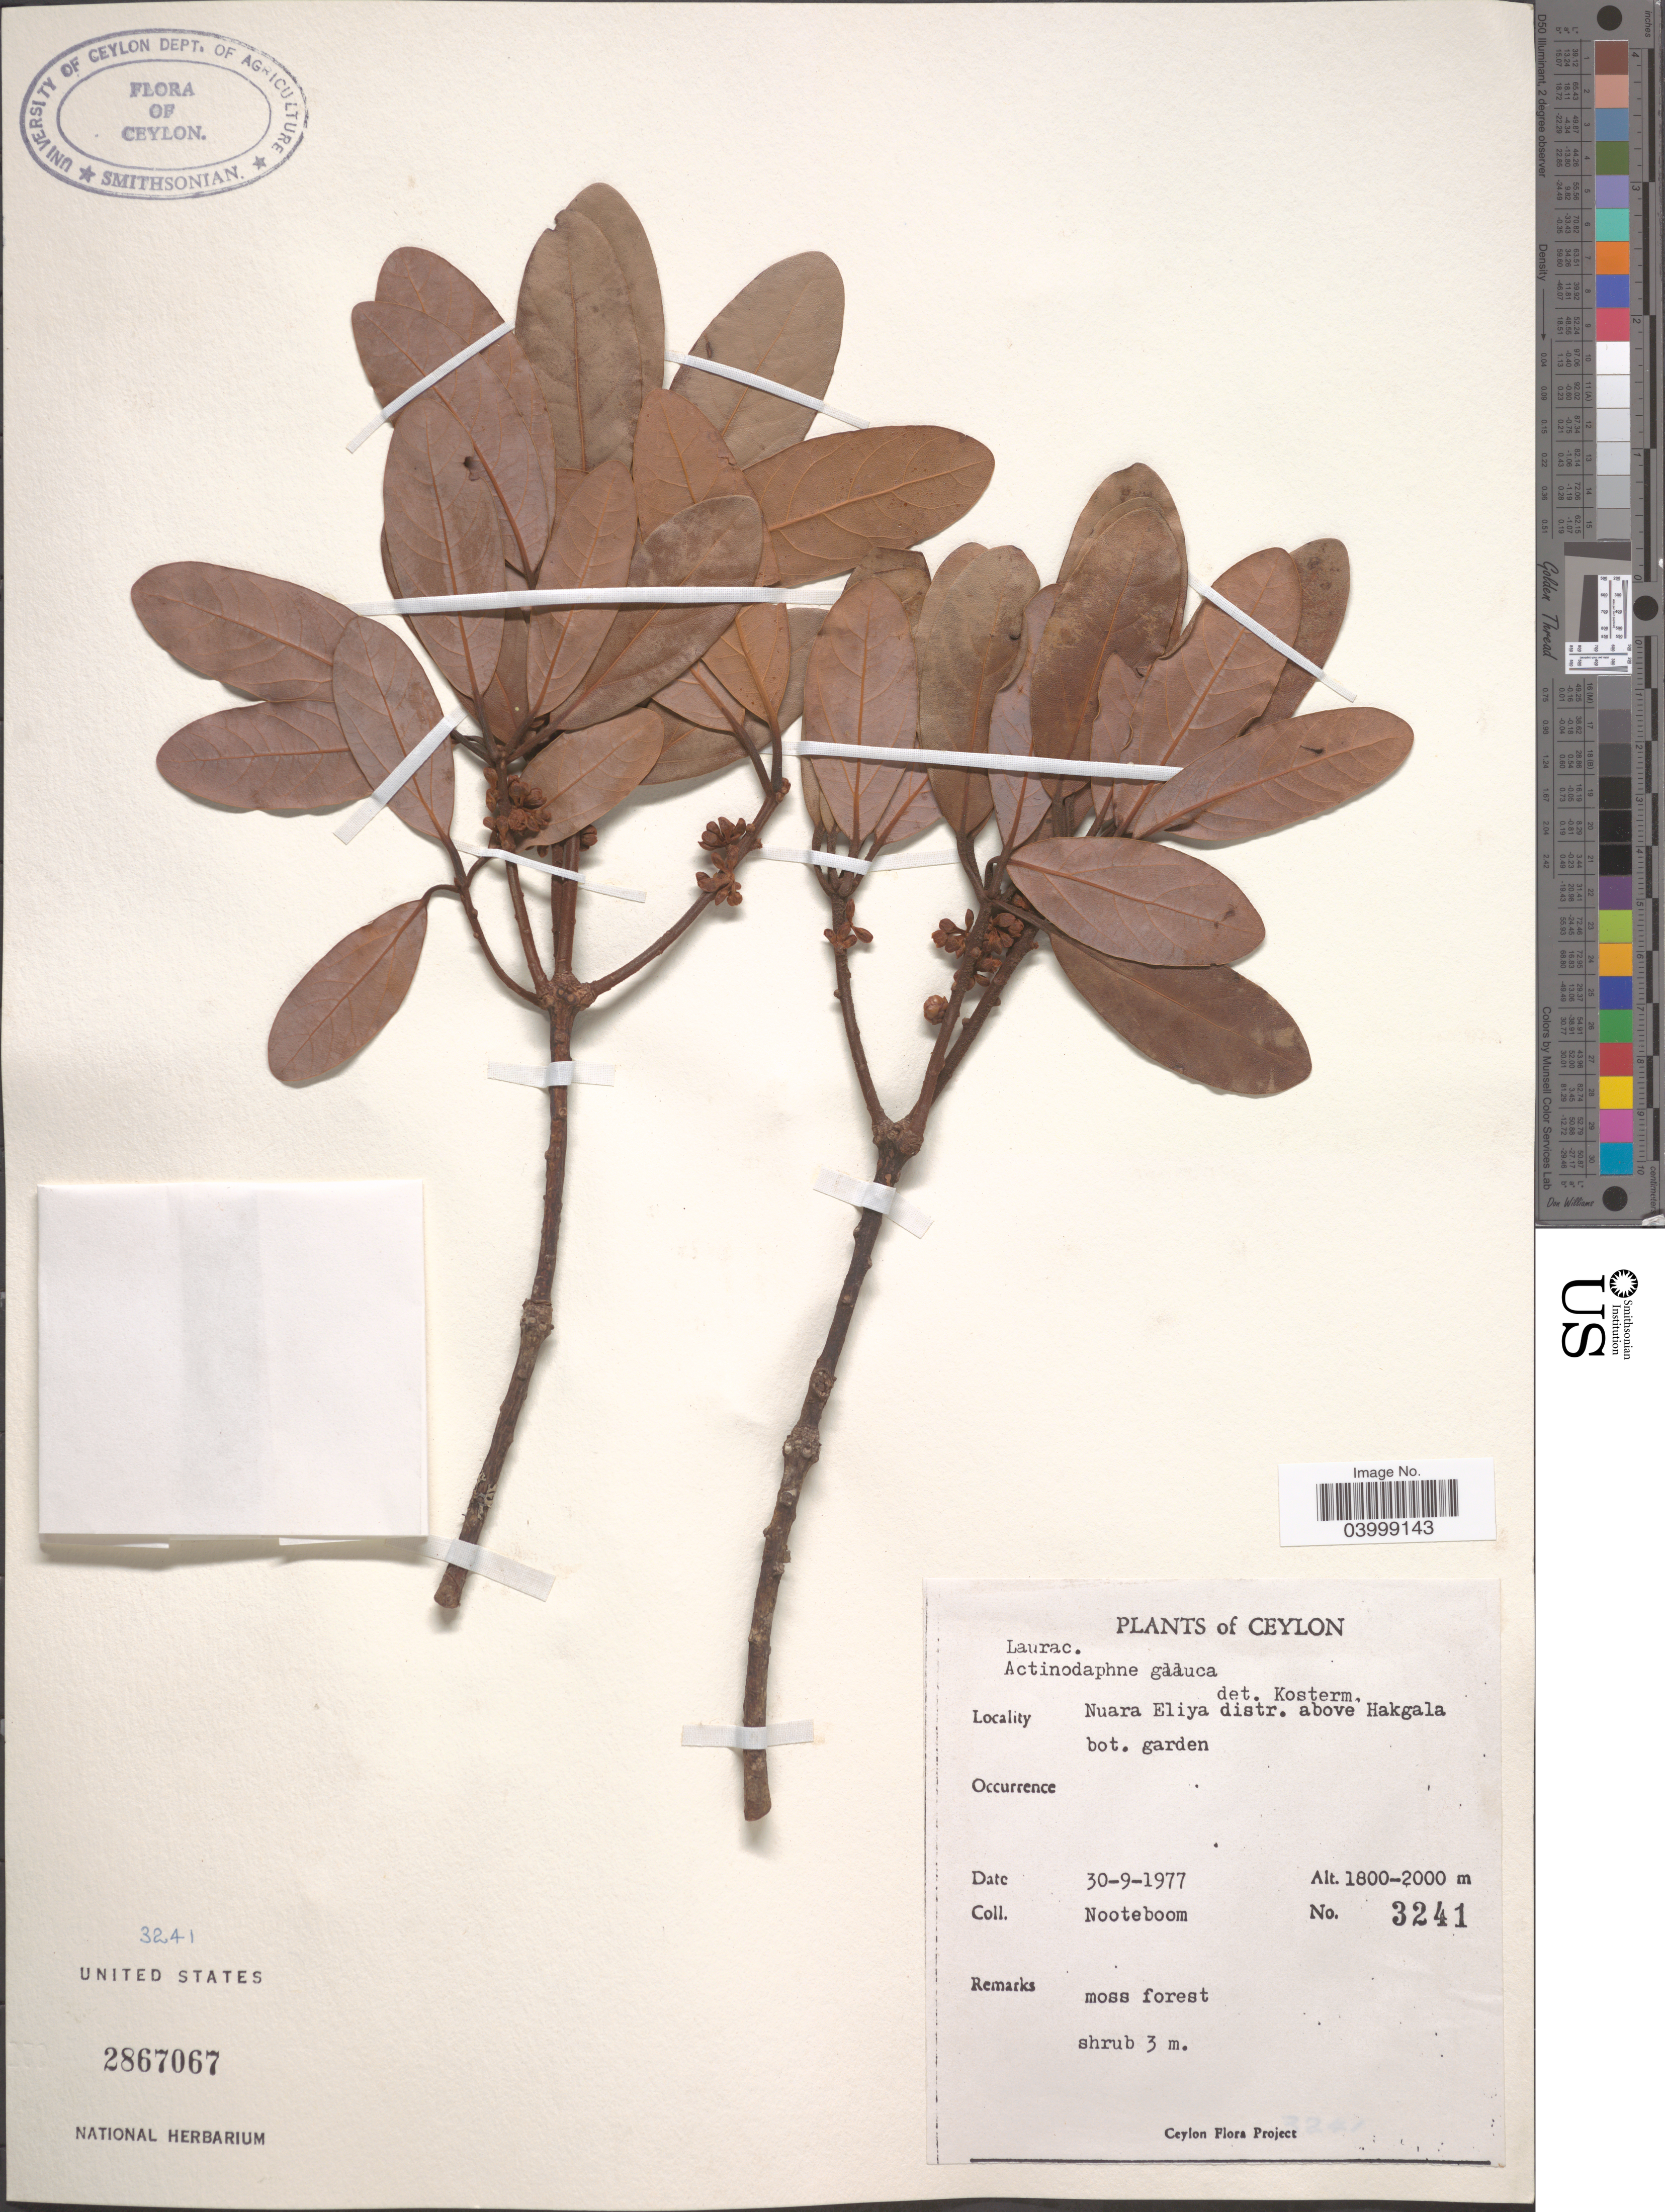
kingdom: Plantae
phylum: Tracheophyta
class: Magnoliopsida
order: Laurales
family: Lauraceae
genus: Actinodaphne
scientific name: Actinodaphne glauca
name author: Nees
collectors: Nooteboom, --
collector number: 3241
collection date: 1977-09-30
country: Sri Lanka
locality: Ceylon. Nuara Eliya distr. above Hakgala. bot. garden.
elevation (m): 1800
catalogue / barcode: US 2867067